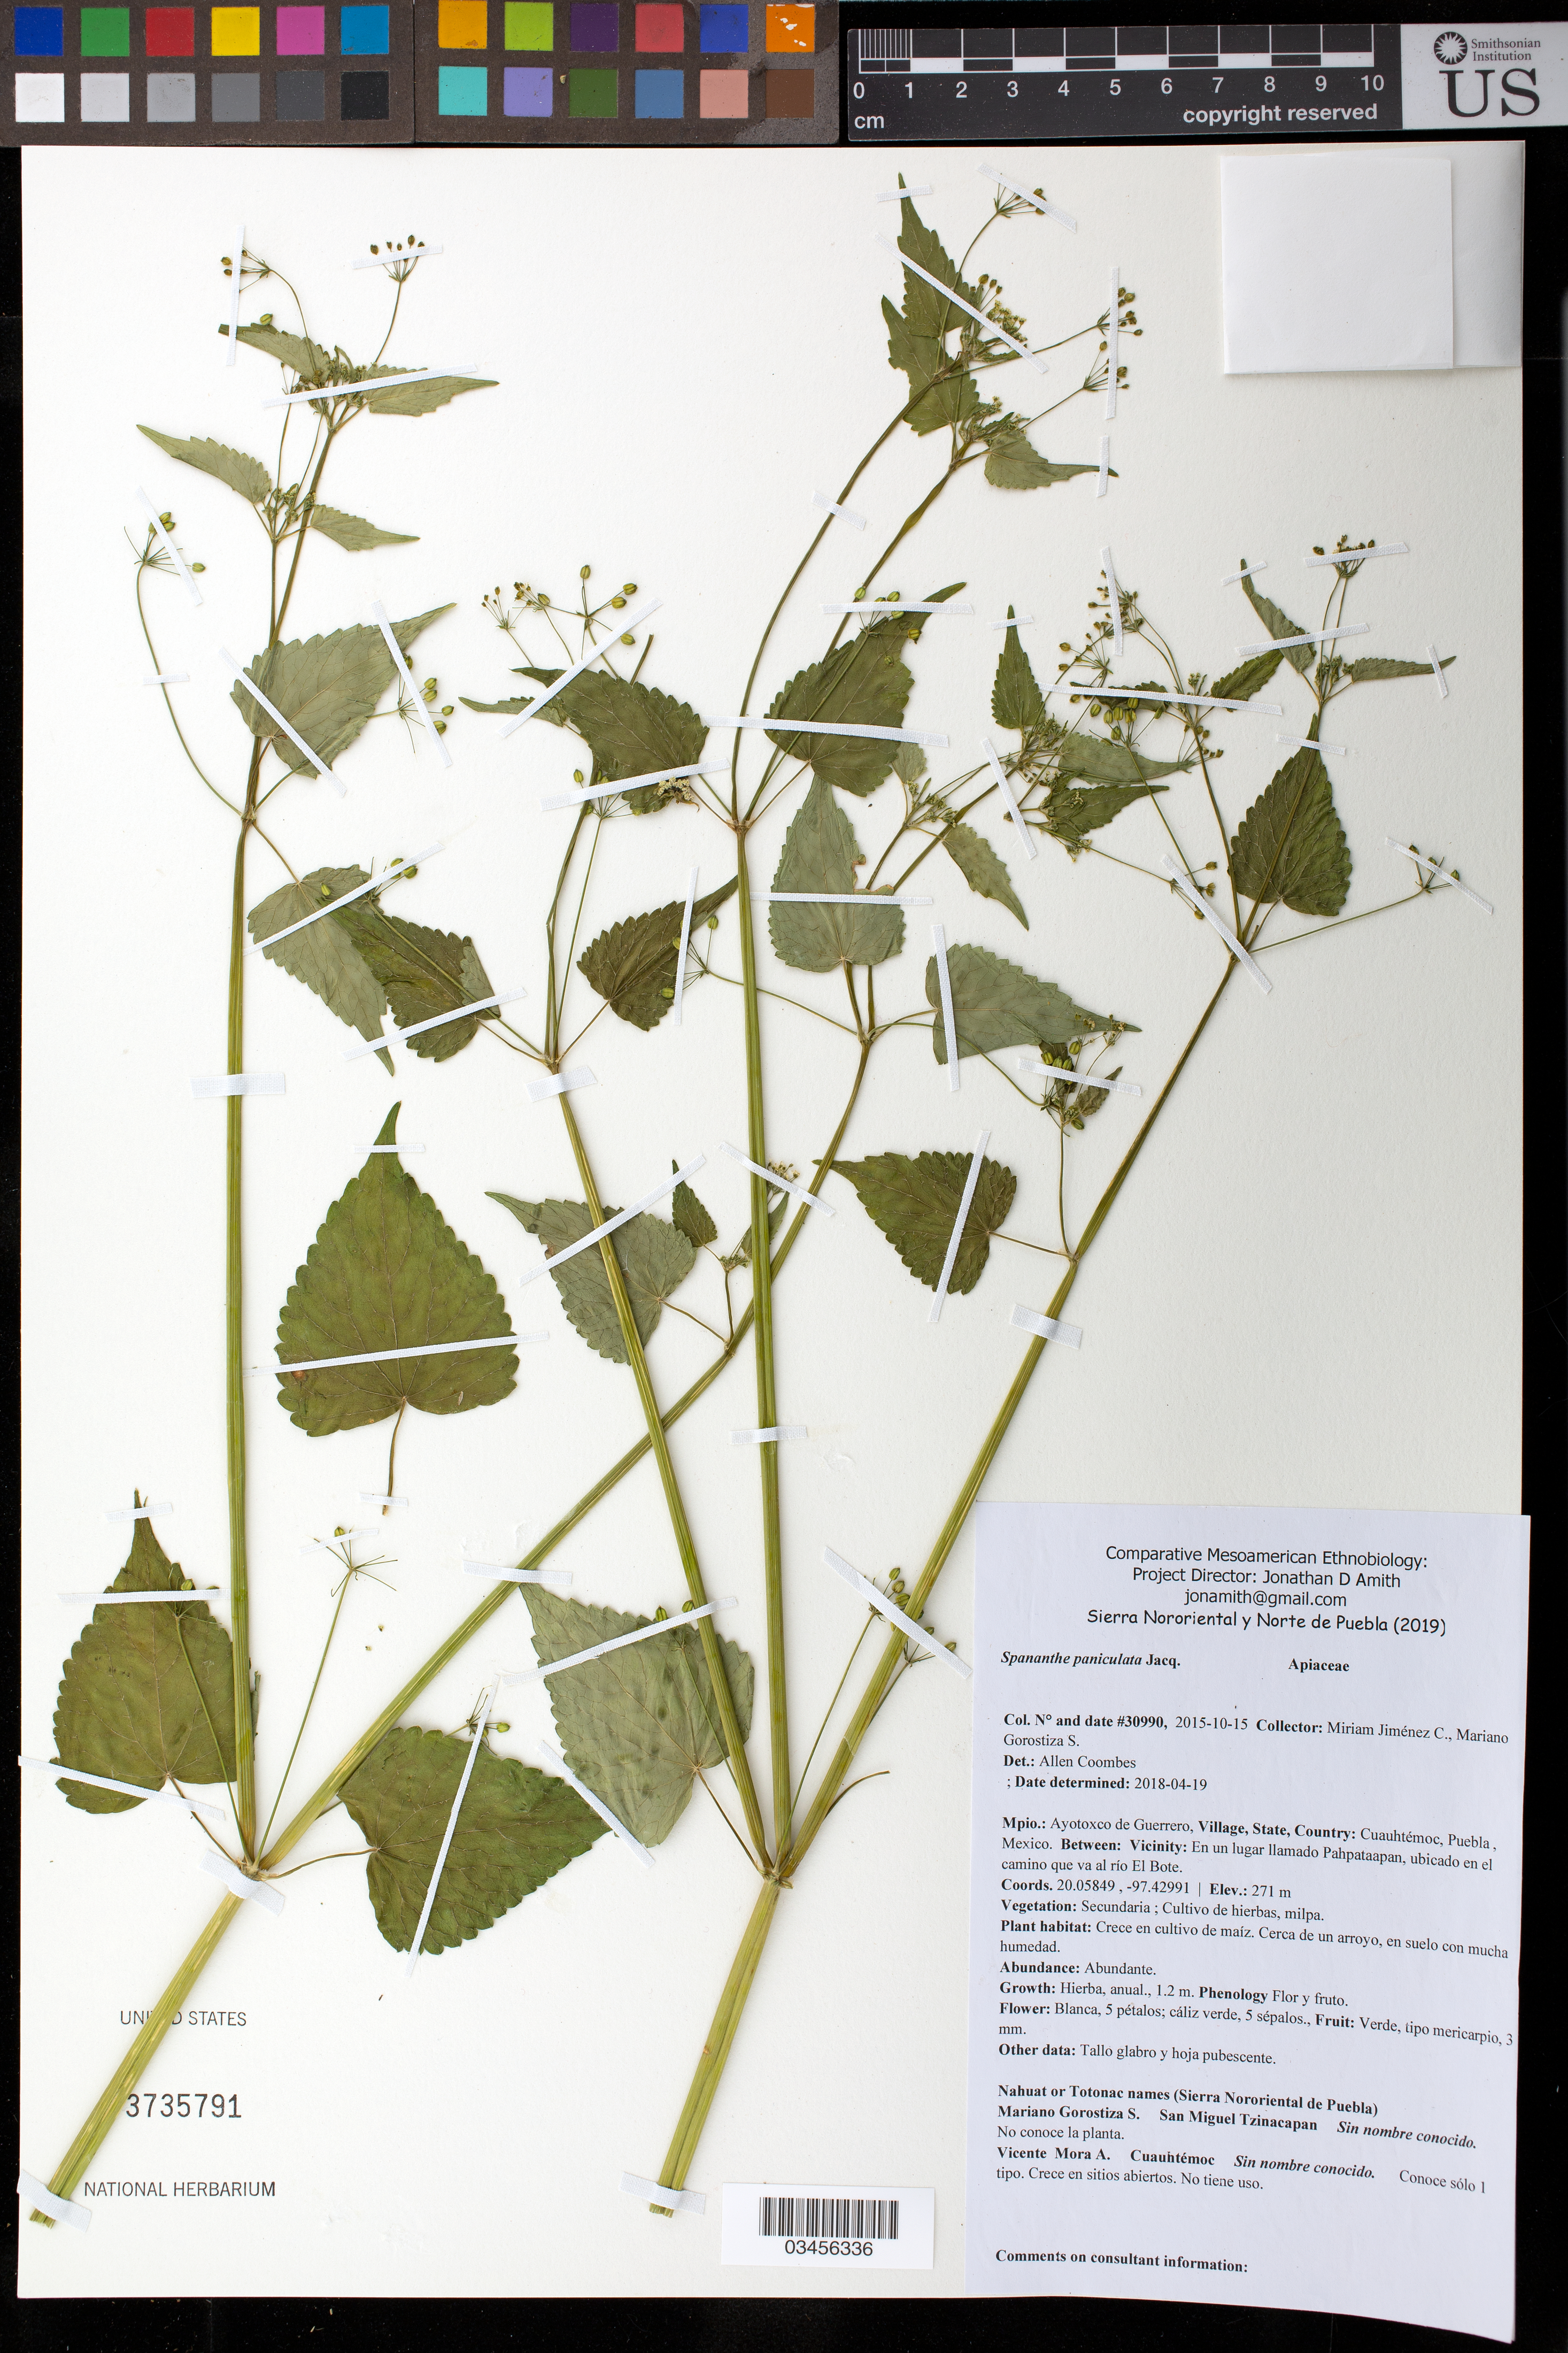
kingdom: Plantae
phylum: Tracheophyta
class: Magnoliopsida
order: Apiales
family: Apiaceae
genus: Spananthe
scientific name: Spananthe paniculata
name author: Jacq.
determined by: Coombes, Allen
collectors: M. Jiménez Chimil & M. Gorostiza S.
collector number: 30990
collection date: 2015-10-15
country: México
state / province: Puebla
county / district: Ayotoxco de Guerrero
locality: PUEBLO: Cuauhtémoc; LOCALIDAD EXACTA: Pahpatapan, ubicado en el camino que va al río El Bote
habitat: Cultivo de hierbas, milpa | En un cultivo de maíz. Cerca de un arroyo, en suelo con mucha humedad.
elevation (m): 271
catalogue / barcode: US 3735791